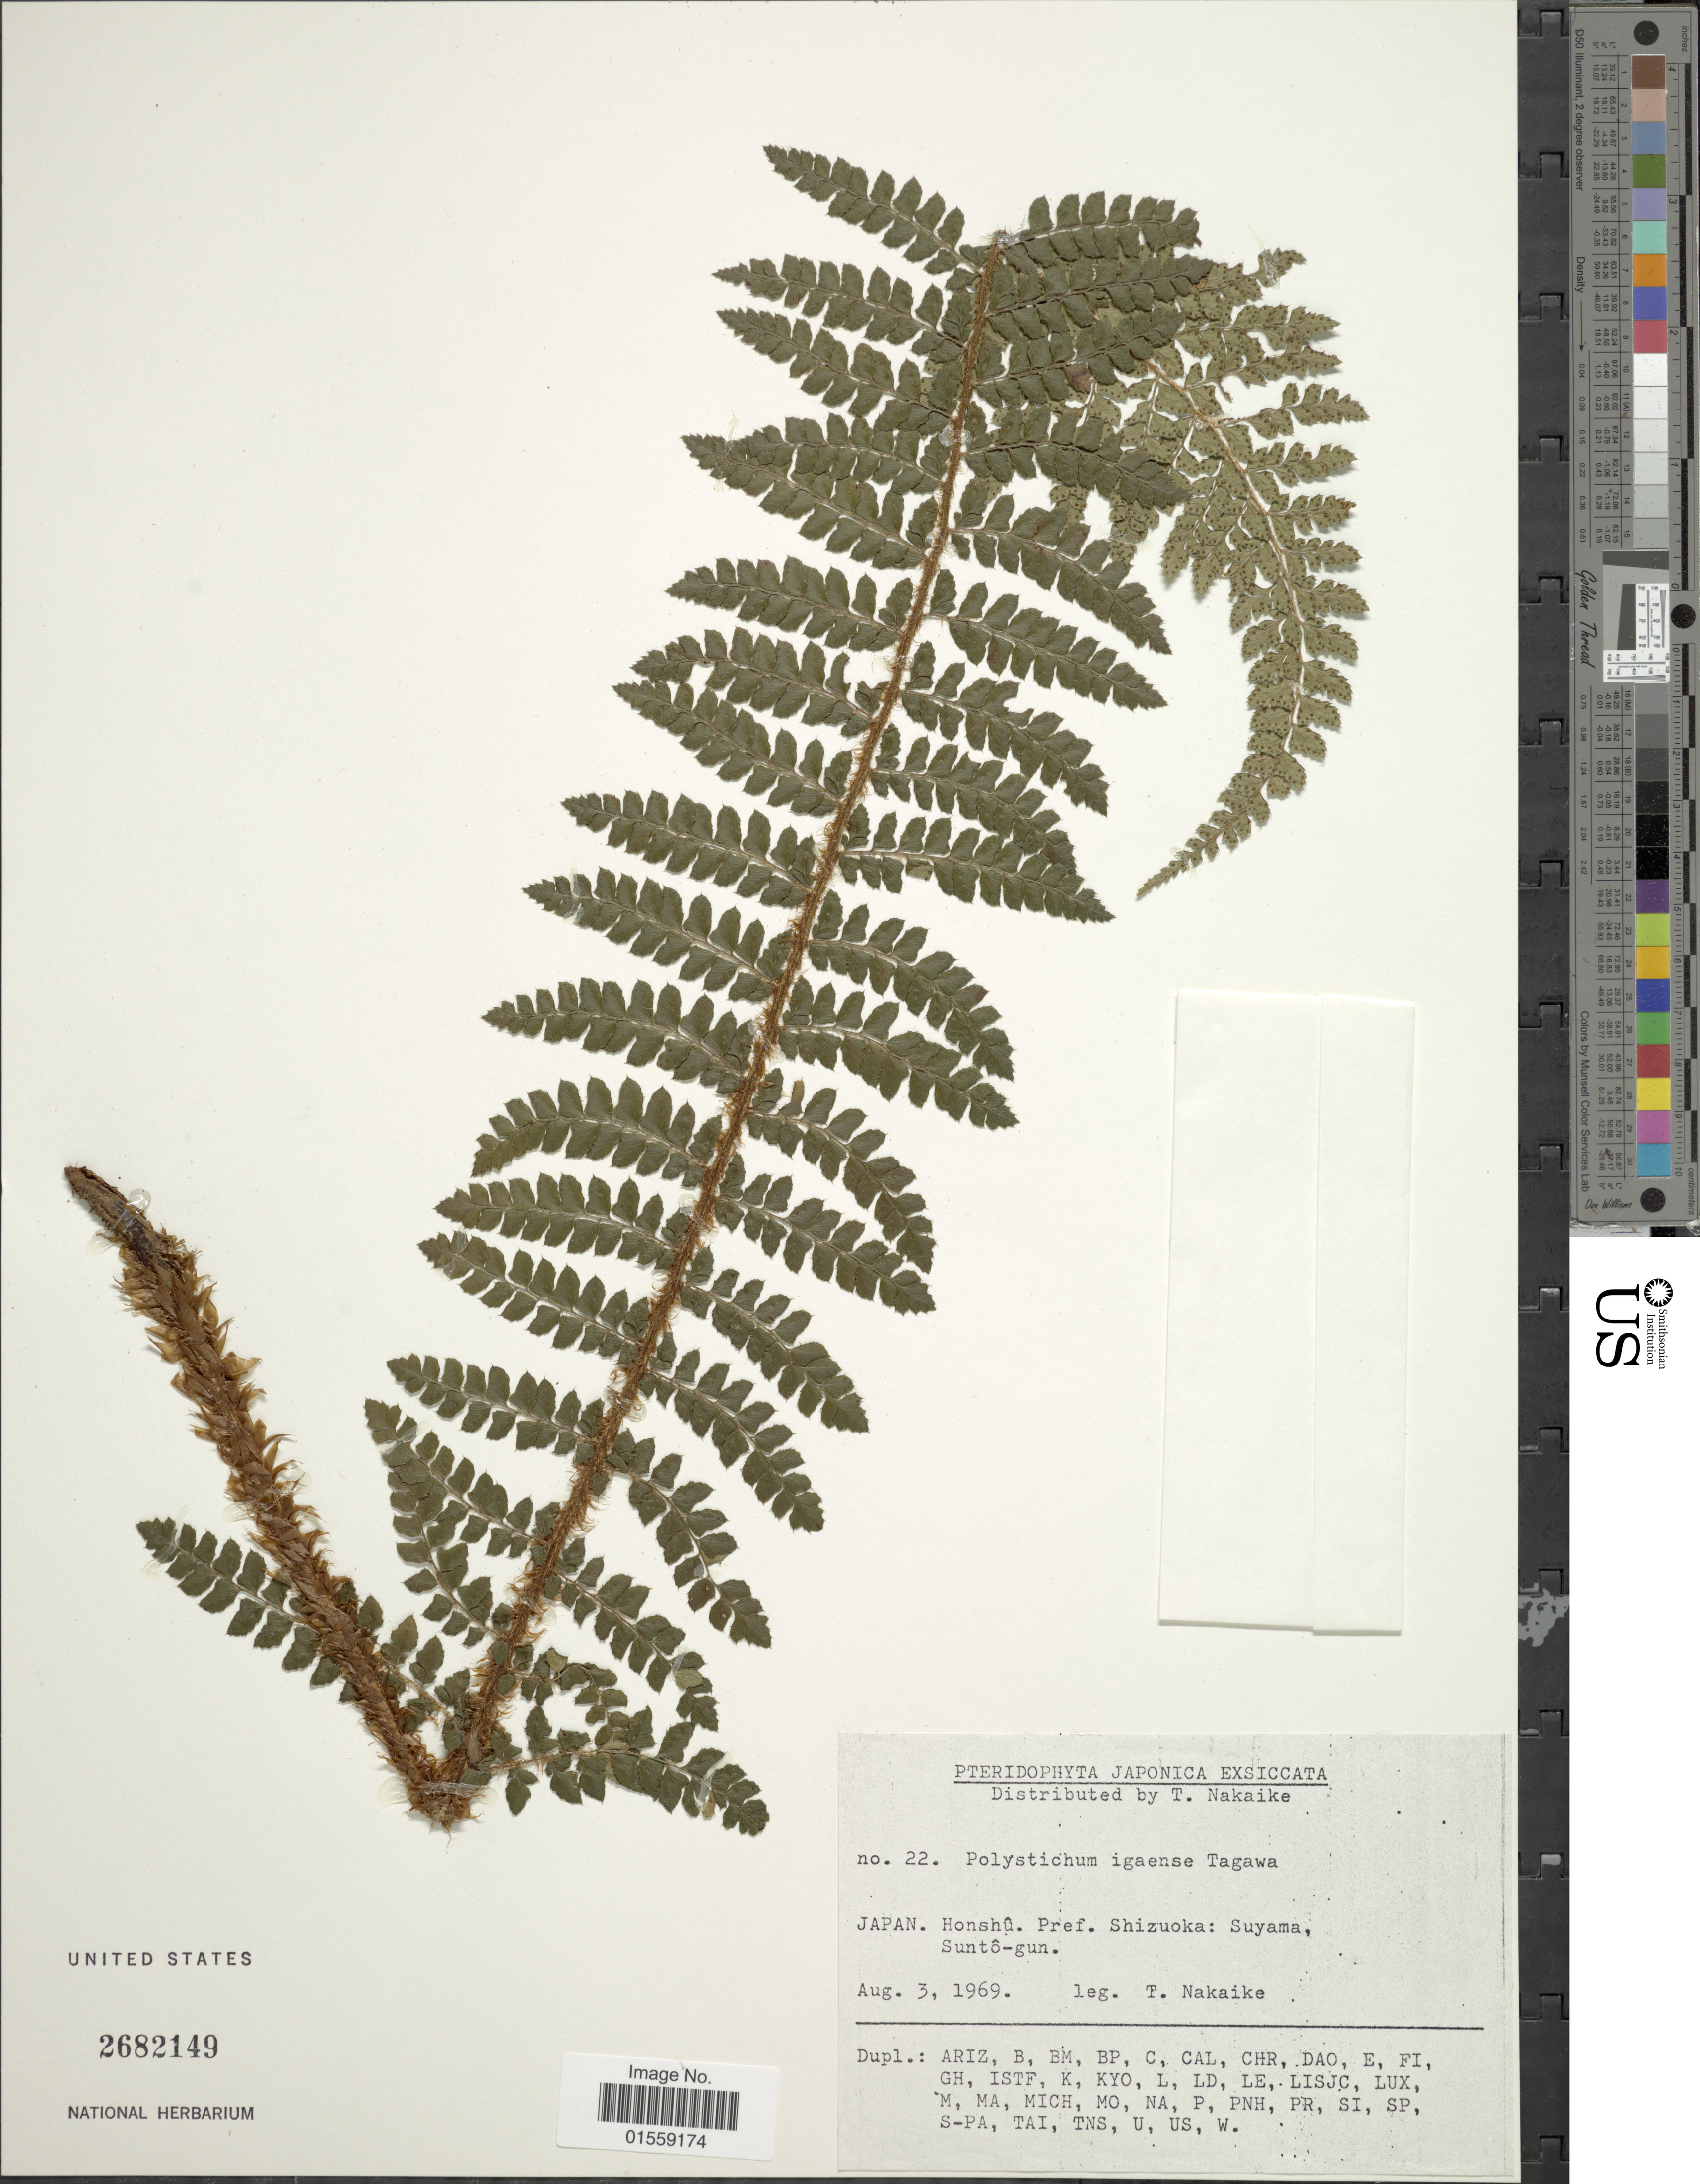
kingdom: Plantae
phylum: Tracheophyta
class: Polypodiopsida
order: Polypodiales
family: Dryopteridaceae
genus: Polystichum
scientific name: Polystichum igaense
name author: Tagawa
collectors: T. Nakaike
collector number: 22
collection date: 1969-08-03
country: Japan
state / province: Sizuoka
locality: Japan. Honshu. Pref. Shizuoka: Suyama, Sunto-gun.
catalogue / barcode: US 2682149